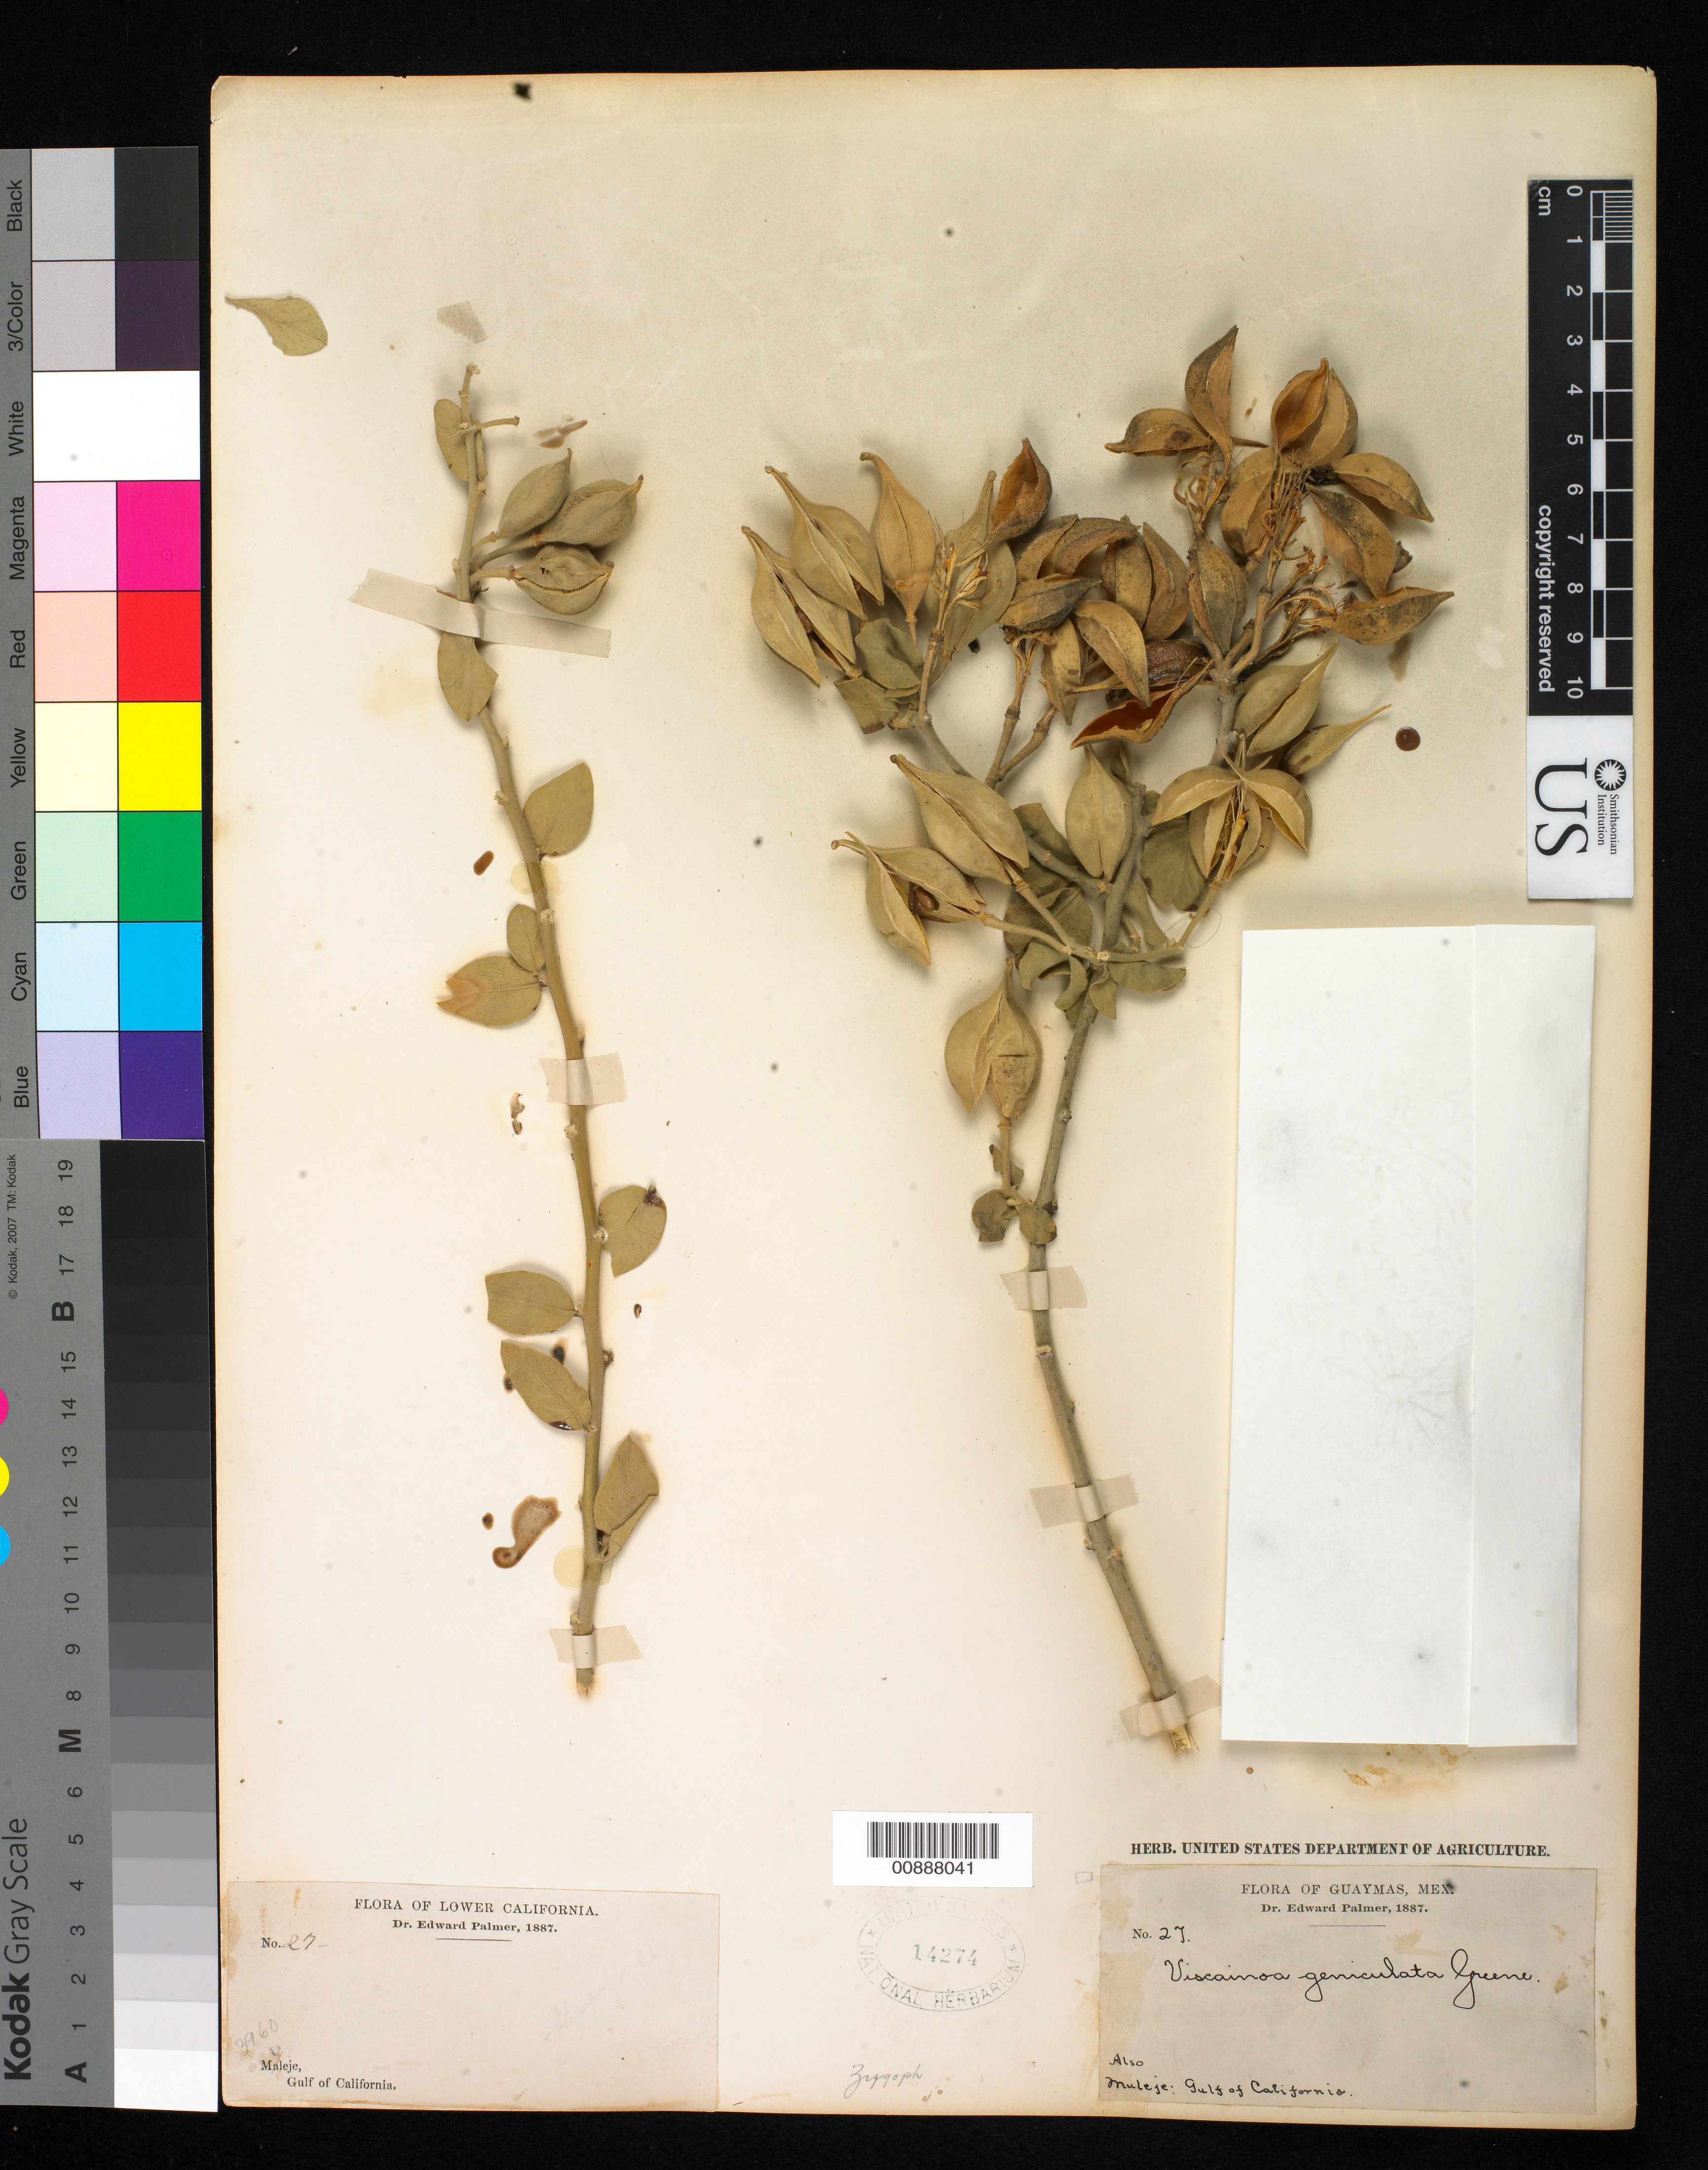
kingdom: Plantae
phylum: Tracheophyta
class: Magnoliopsida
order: Zygophyllales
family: Zygophyllaceae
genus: Viscainoa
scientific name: Viscainoa geniculata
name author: (Kellogg) Greene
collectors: E. Palmer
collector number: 27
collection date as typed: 1887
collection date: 1887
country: Mexico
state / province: Baja California Sur / Sonora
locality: Guaymas, Sonora also Muleje, Baja California Sur.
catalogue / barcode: US 14274